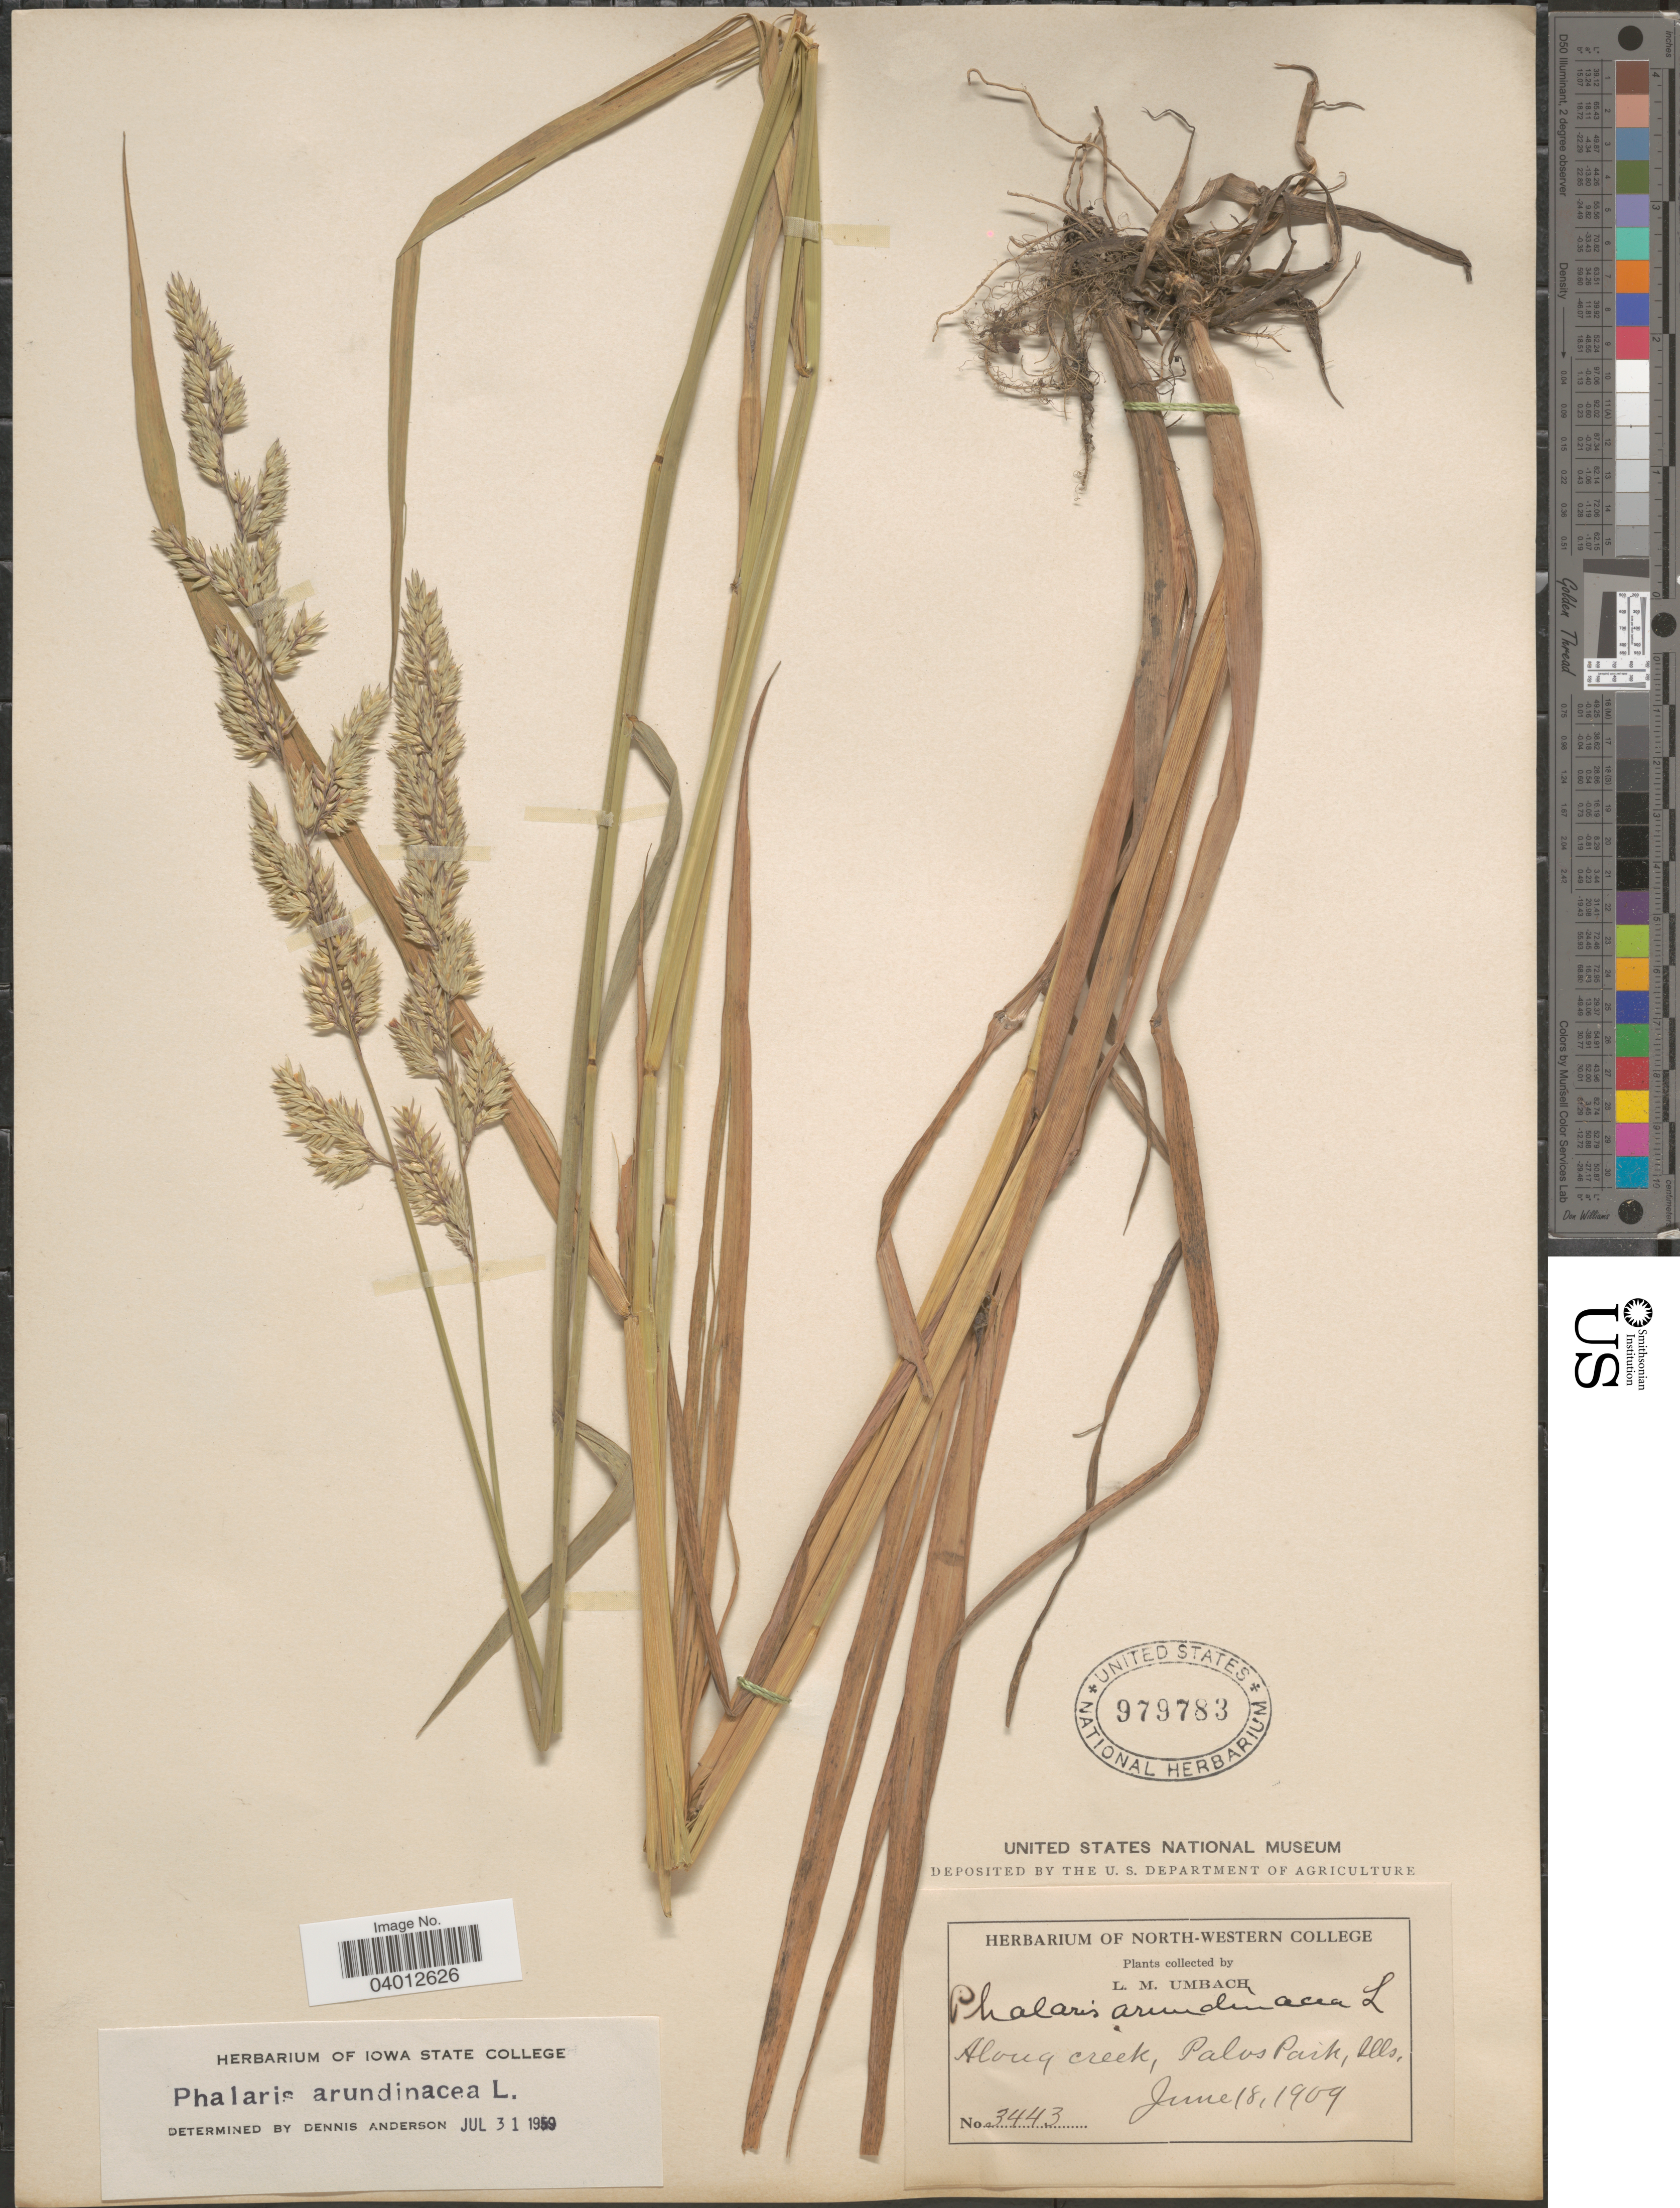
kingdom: Plantae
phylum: Tracheophyta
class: Liliopsida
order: Poales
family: Poaceae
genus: Phalaris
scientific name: Phalaris arundinacea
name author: L.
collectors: L. M. Umbach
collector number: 3443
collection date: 1909-06-18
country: United States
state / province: Illinois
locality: Along creek, Palos Park.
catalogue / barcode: US 979783